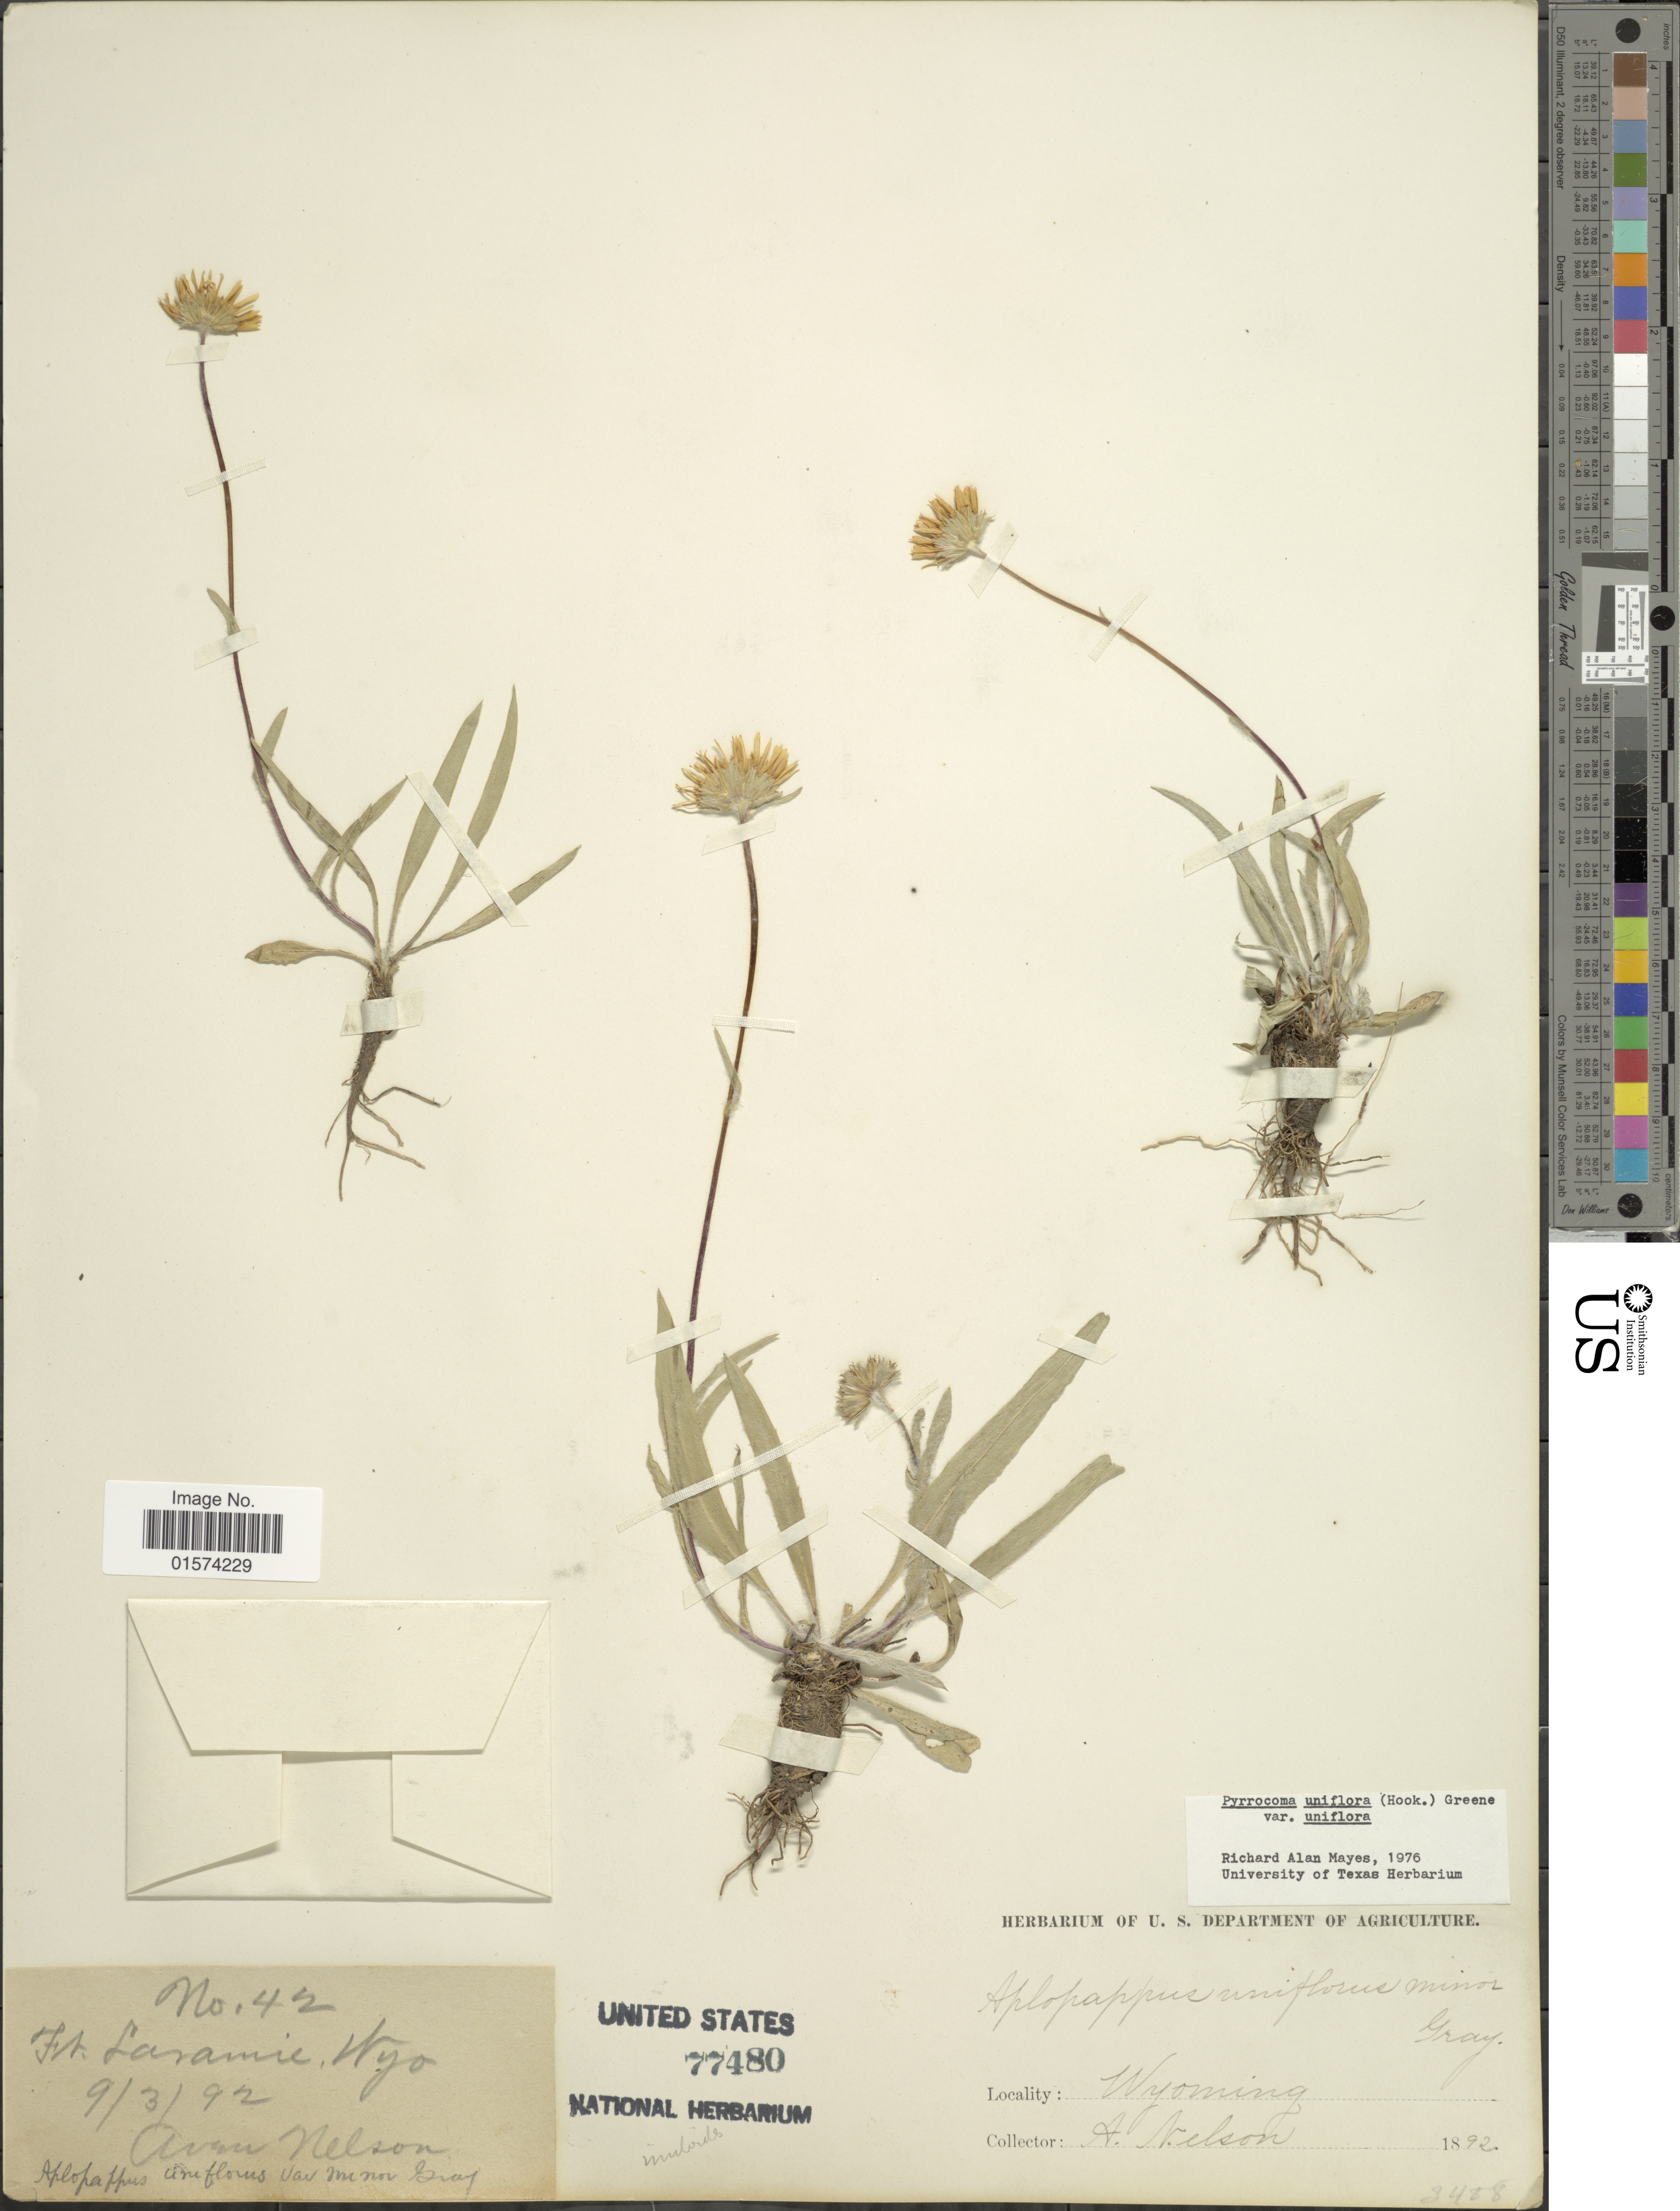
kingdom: Plantae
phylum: Tracheophyta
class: Magnoliopsida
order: Asterales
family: Asteraceae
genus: Pyrrocoma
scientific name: Pyrrocoma uniflora var. uniflora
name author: (Hook.) Greene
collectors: A. Nelson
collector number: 42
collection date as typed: Transcribed d/m/y: 9/3/92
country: United States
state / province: Wyoming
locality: Ft. Laramie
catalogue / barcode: US 77480